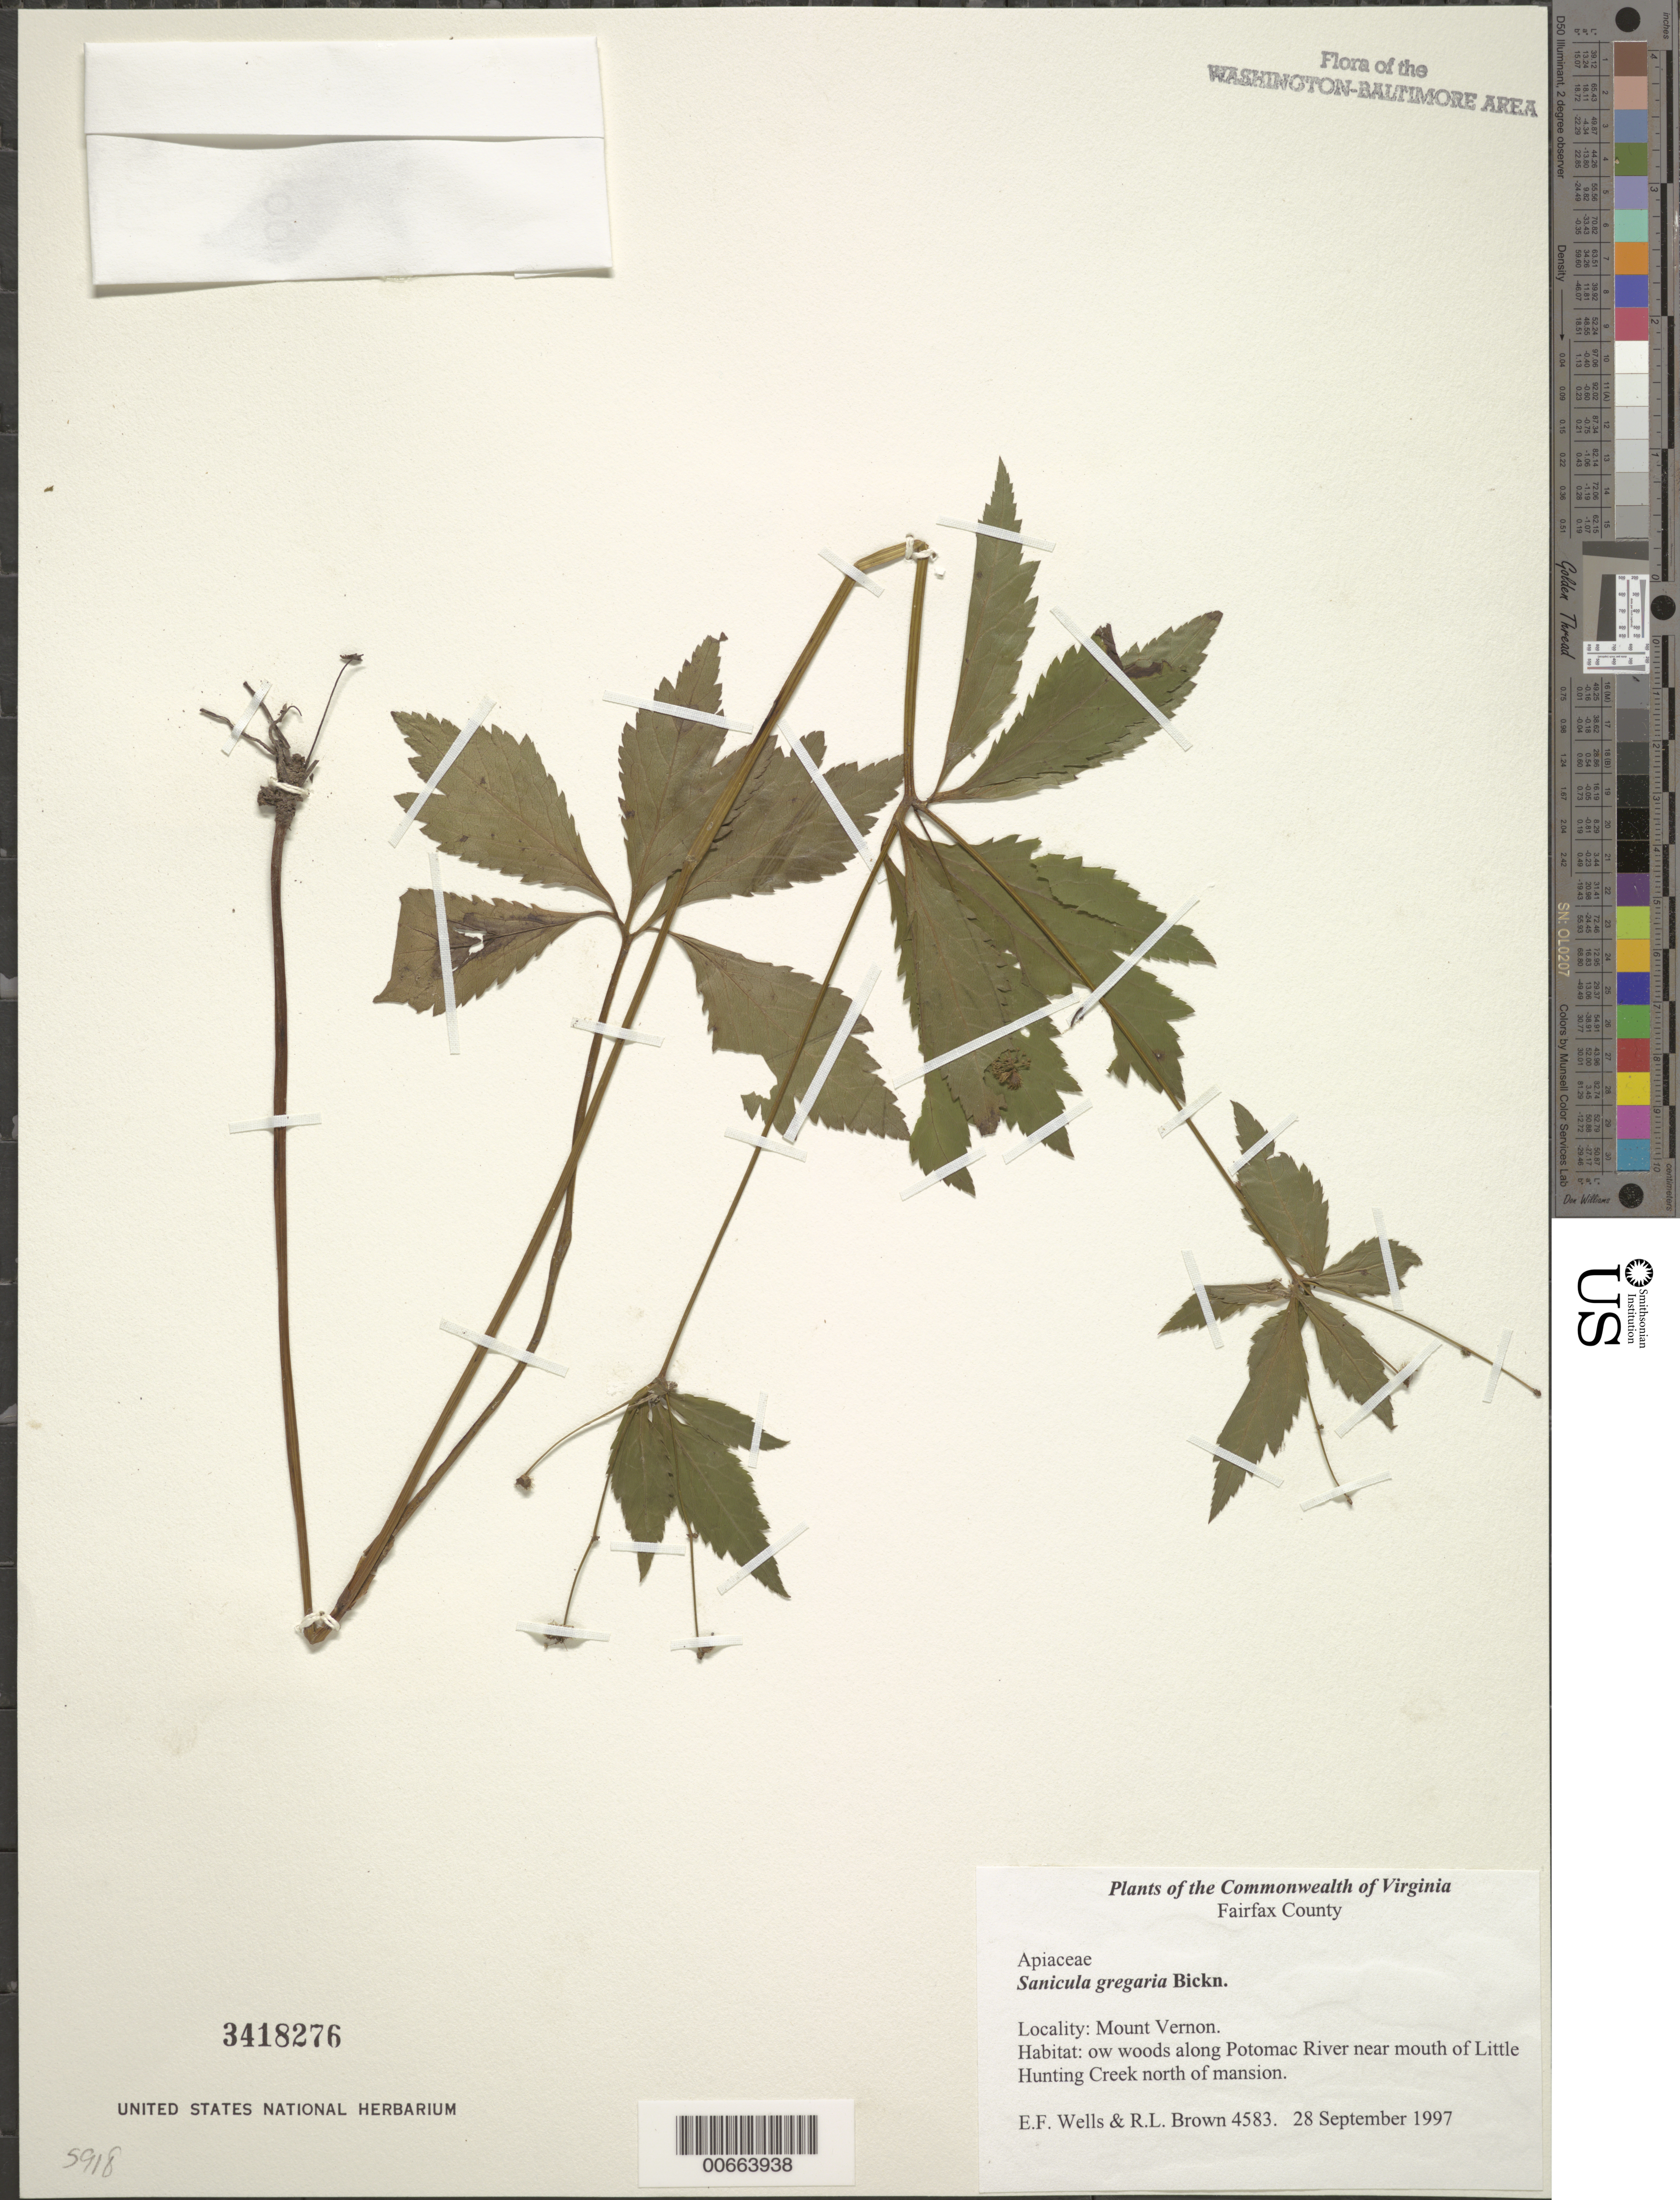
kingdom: Plantae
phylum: Tracheophyta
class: Magnoliopsida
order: Apiales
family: Apiaceae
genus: Sanicula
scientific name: Sanicula odorata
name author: (Raf.) Pryer & Phillippe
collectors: E. F. Wells & R. L. Brown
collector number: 4583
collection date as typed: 28 Sep 1997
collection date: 1997-09-28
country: United States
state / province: Virginia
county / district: Fairfax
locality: Mount Vernon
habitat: low woods along Potomac River near mouth of Little Hunting Creek north of mansion.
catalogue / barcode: US 3418276